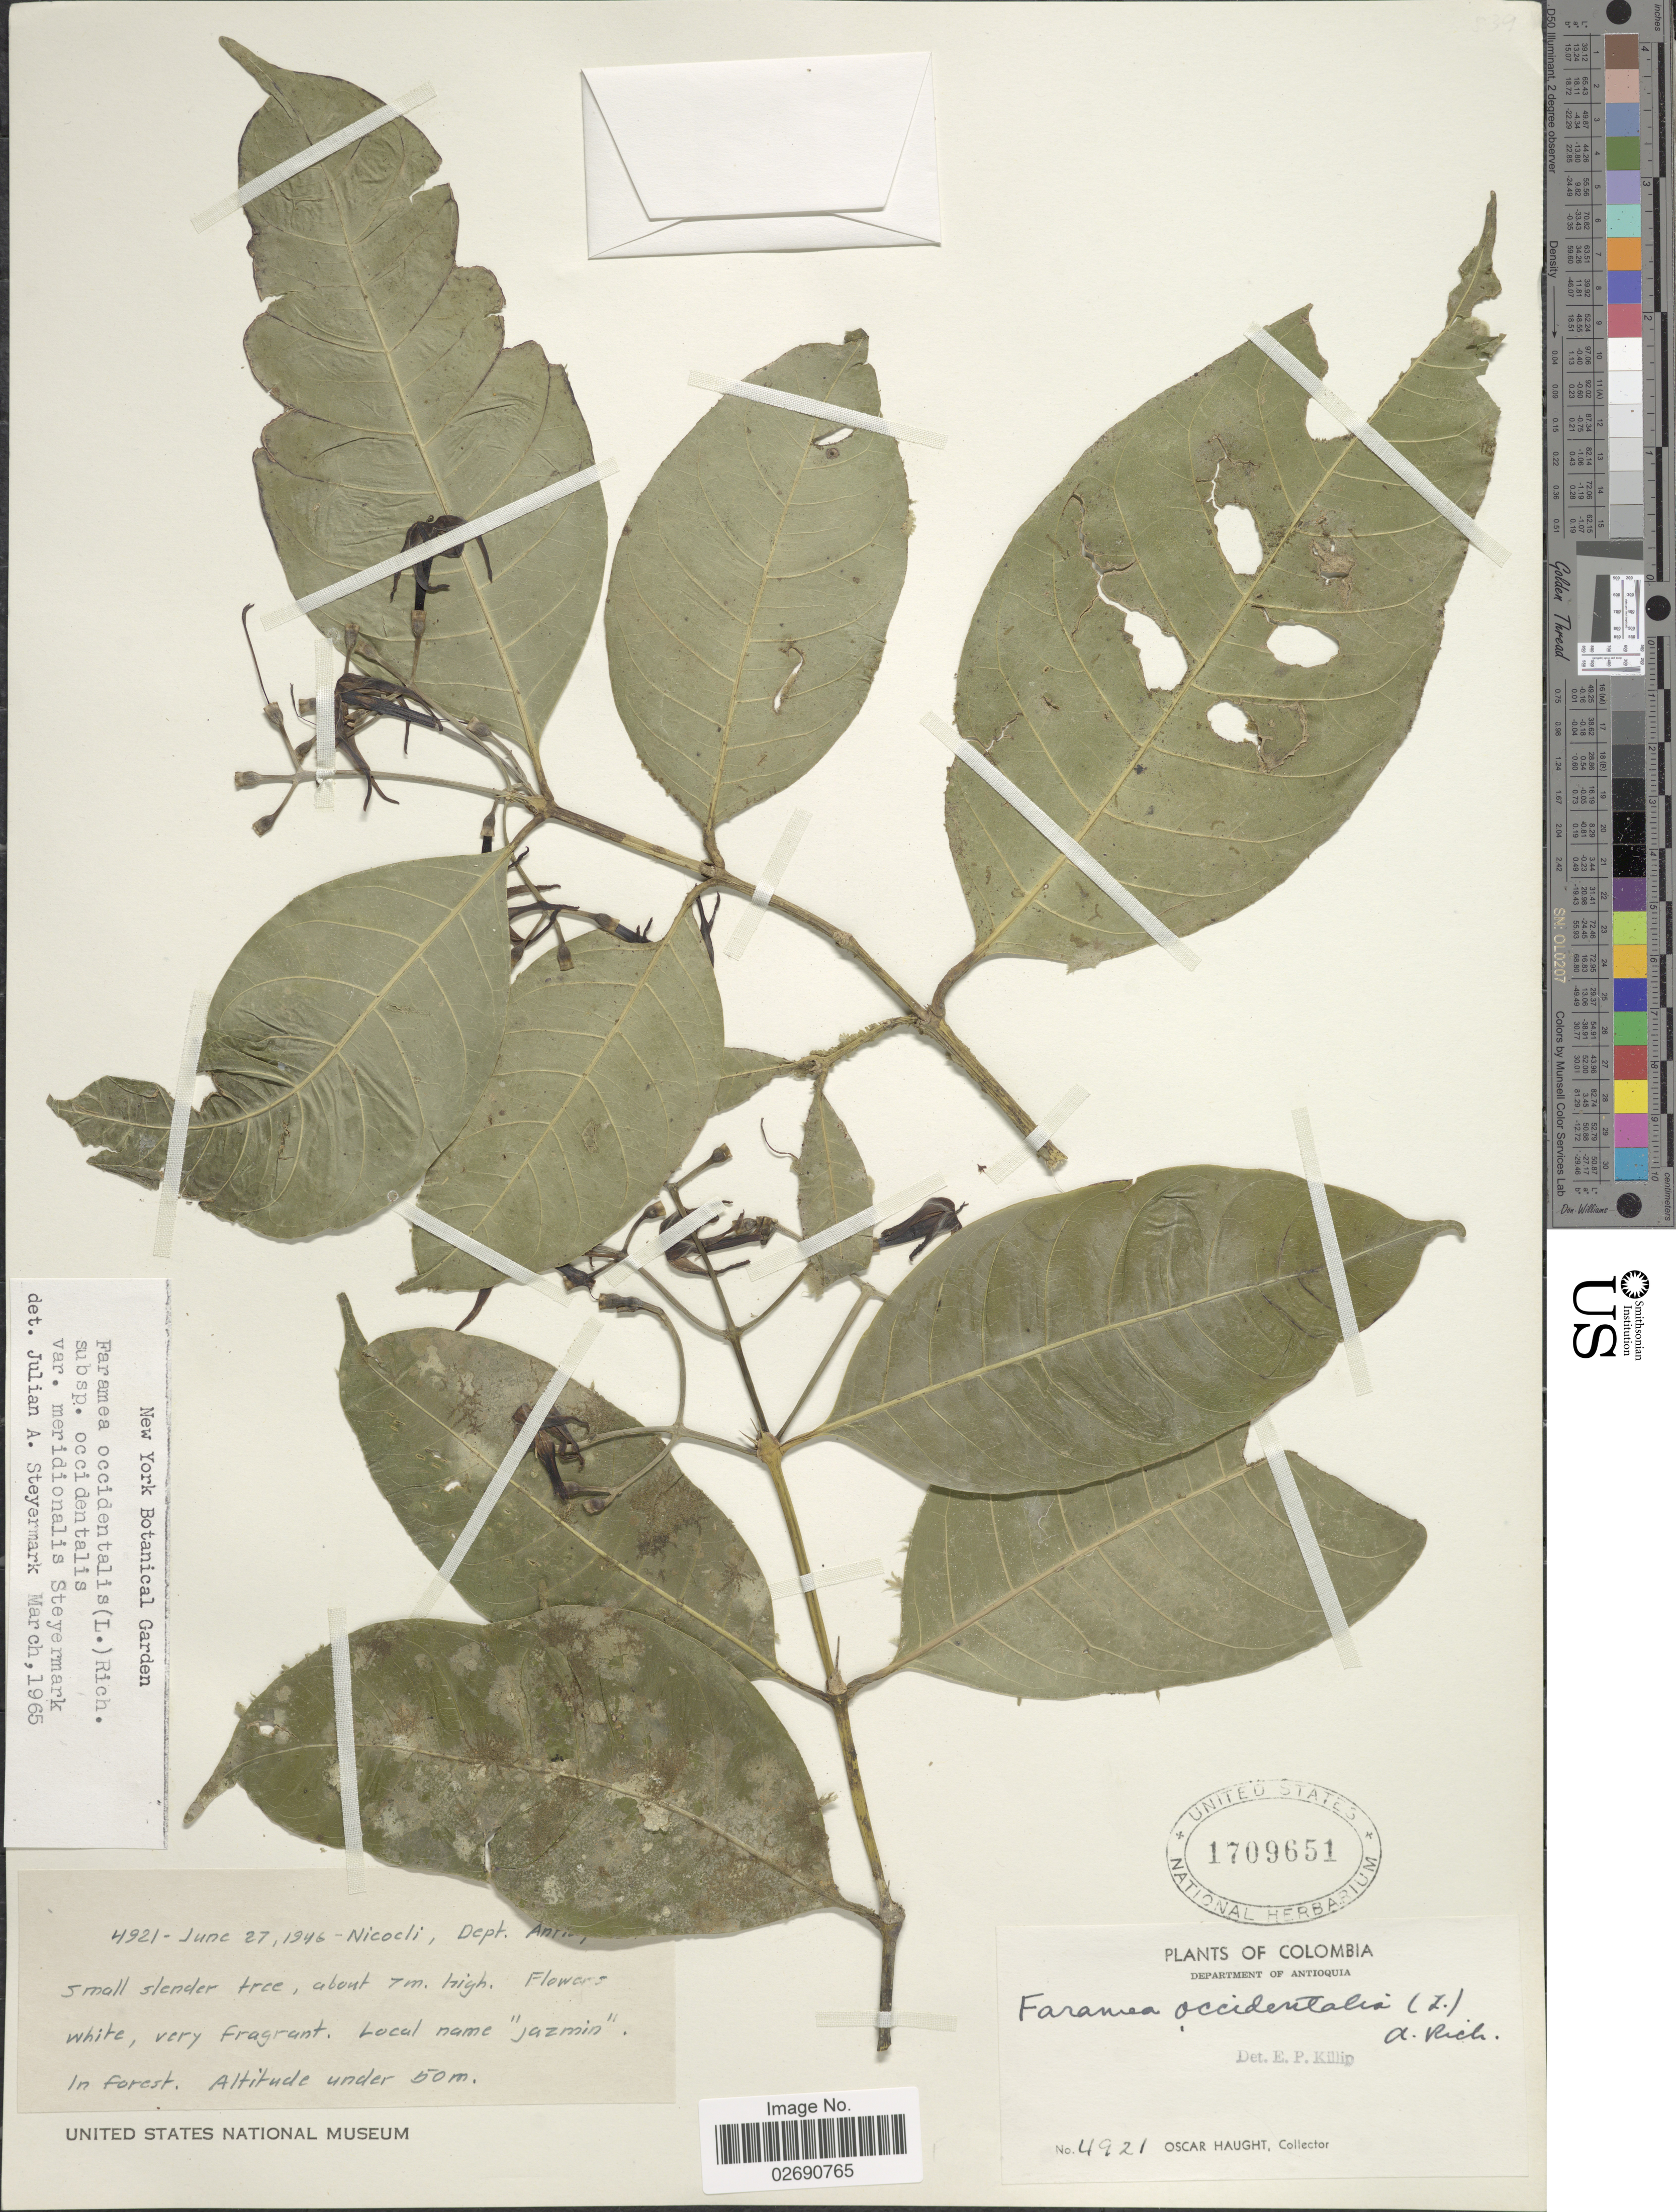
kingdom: Plantae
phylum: Tracheophyta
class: Magnoliopsida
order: Gentianales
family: Rubiaceae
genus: Faramea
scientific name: Faramea occidentalis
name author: (L.) A. Rich.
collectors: O. Haught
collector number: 4921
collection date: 1946-06-27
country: Colombia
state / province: Antioquia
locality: Department of Antioquia, Nicocli, In forest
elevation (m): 50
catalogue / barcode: US 1709651